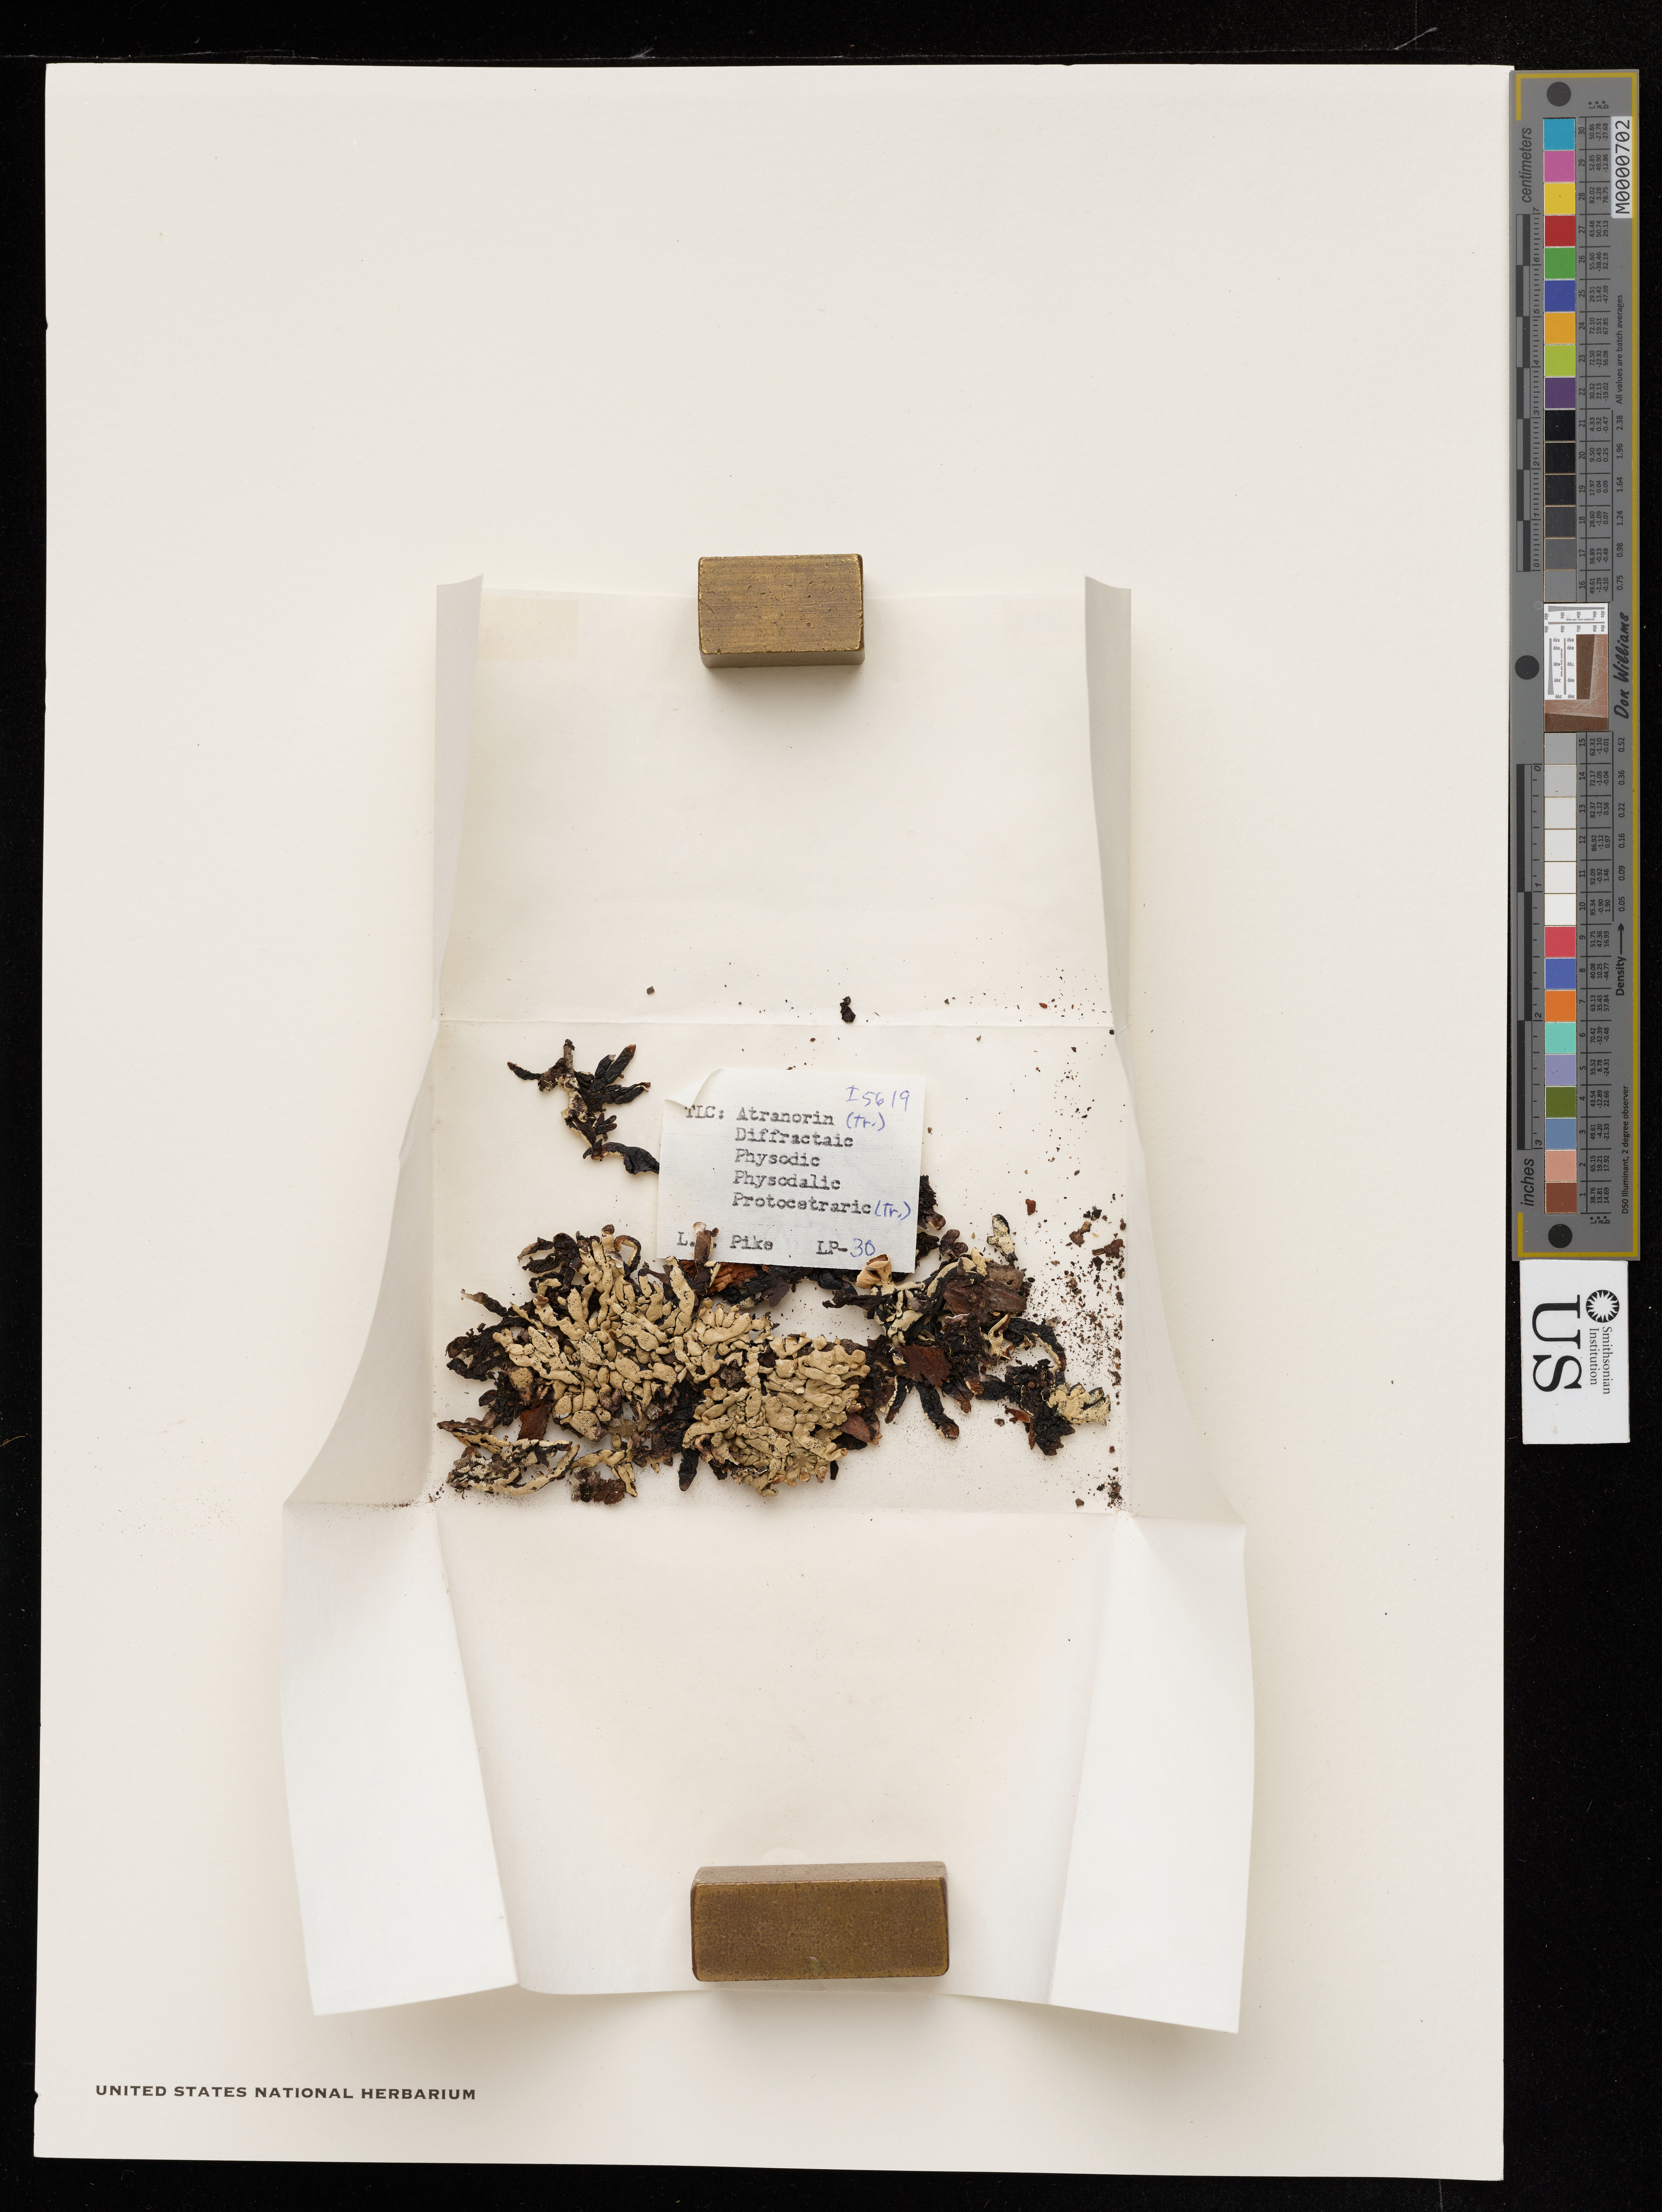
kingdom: Fungi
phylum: Ascomycota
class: Lecanoromycetes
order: Lecanorales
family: Parmeliaceae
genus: Hypogymnia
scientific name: Hypogymnia enteromorpha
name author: (Ach.) Nyl.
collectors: R. Ireland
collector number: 5619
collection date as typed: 14 Apr 1962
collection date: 1962-04-14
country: United States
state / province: Washington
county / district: Kitsap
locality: Seabeck area